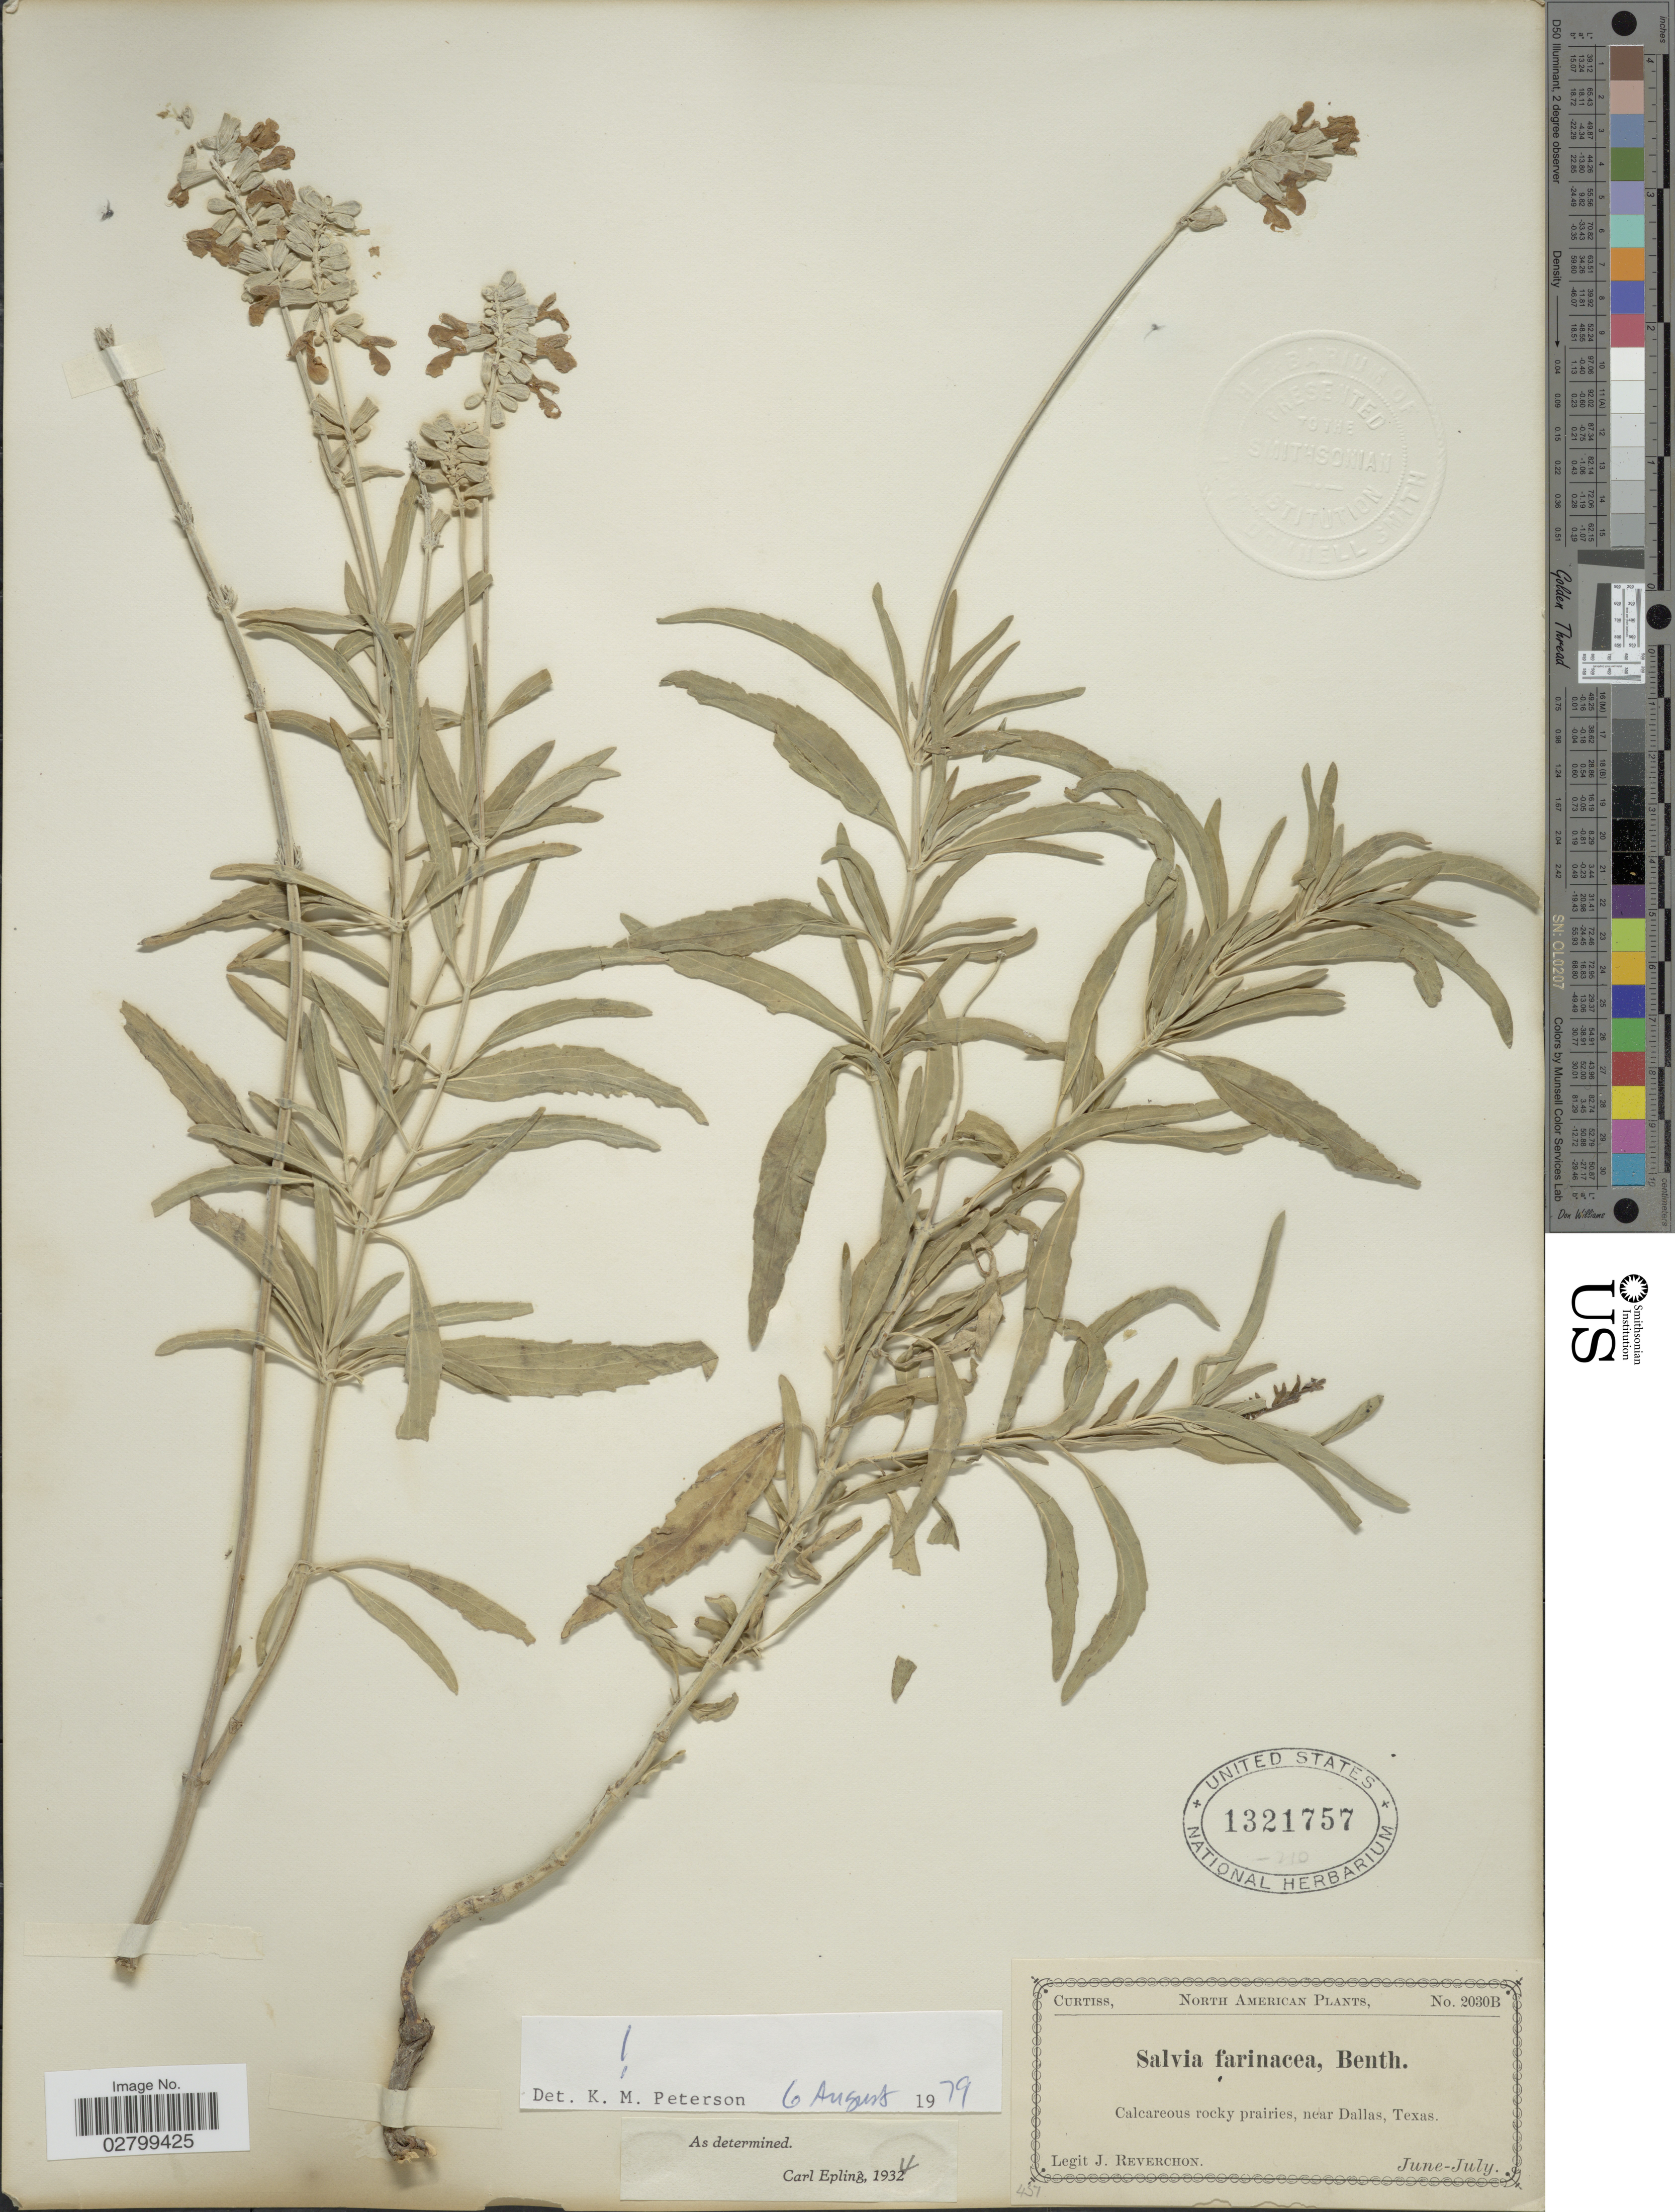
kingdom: Plantae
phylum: Tracheophyta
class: Magnoliopsida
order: Lamiales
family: Lamiaceae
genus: Salvia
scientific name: Salvia farinacea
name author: Benth.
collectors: J. Reverchon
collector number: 2030B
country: United States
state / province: Texas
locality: Near Dallas.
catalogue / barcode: US 1321757